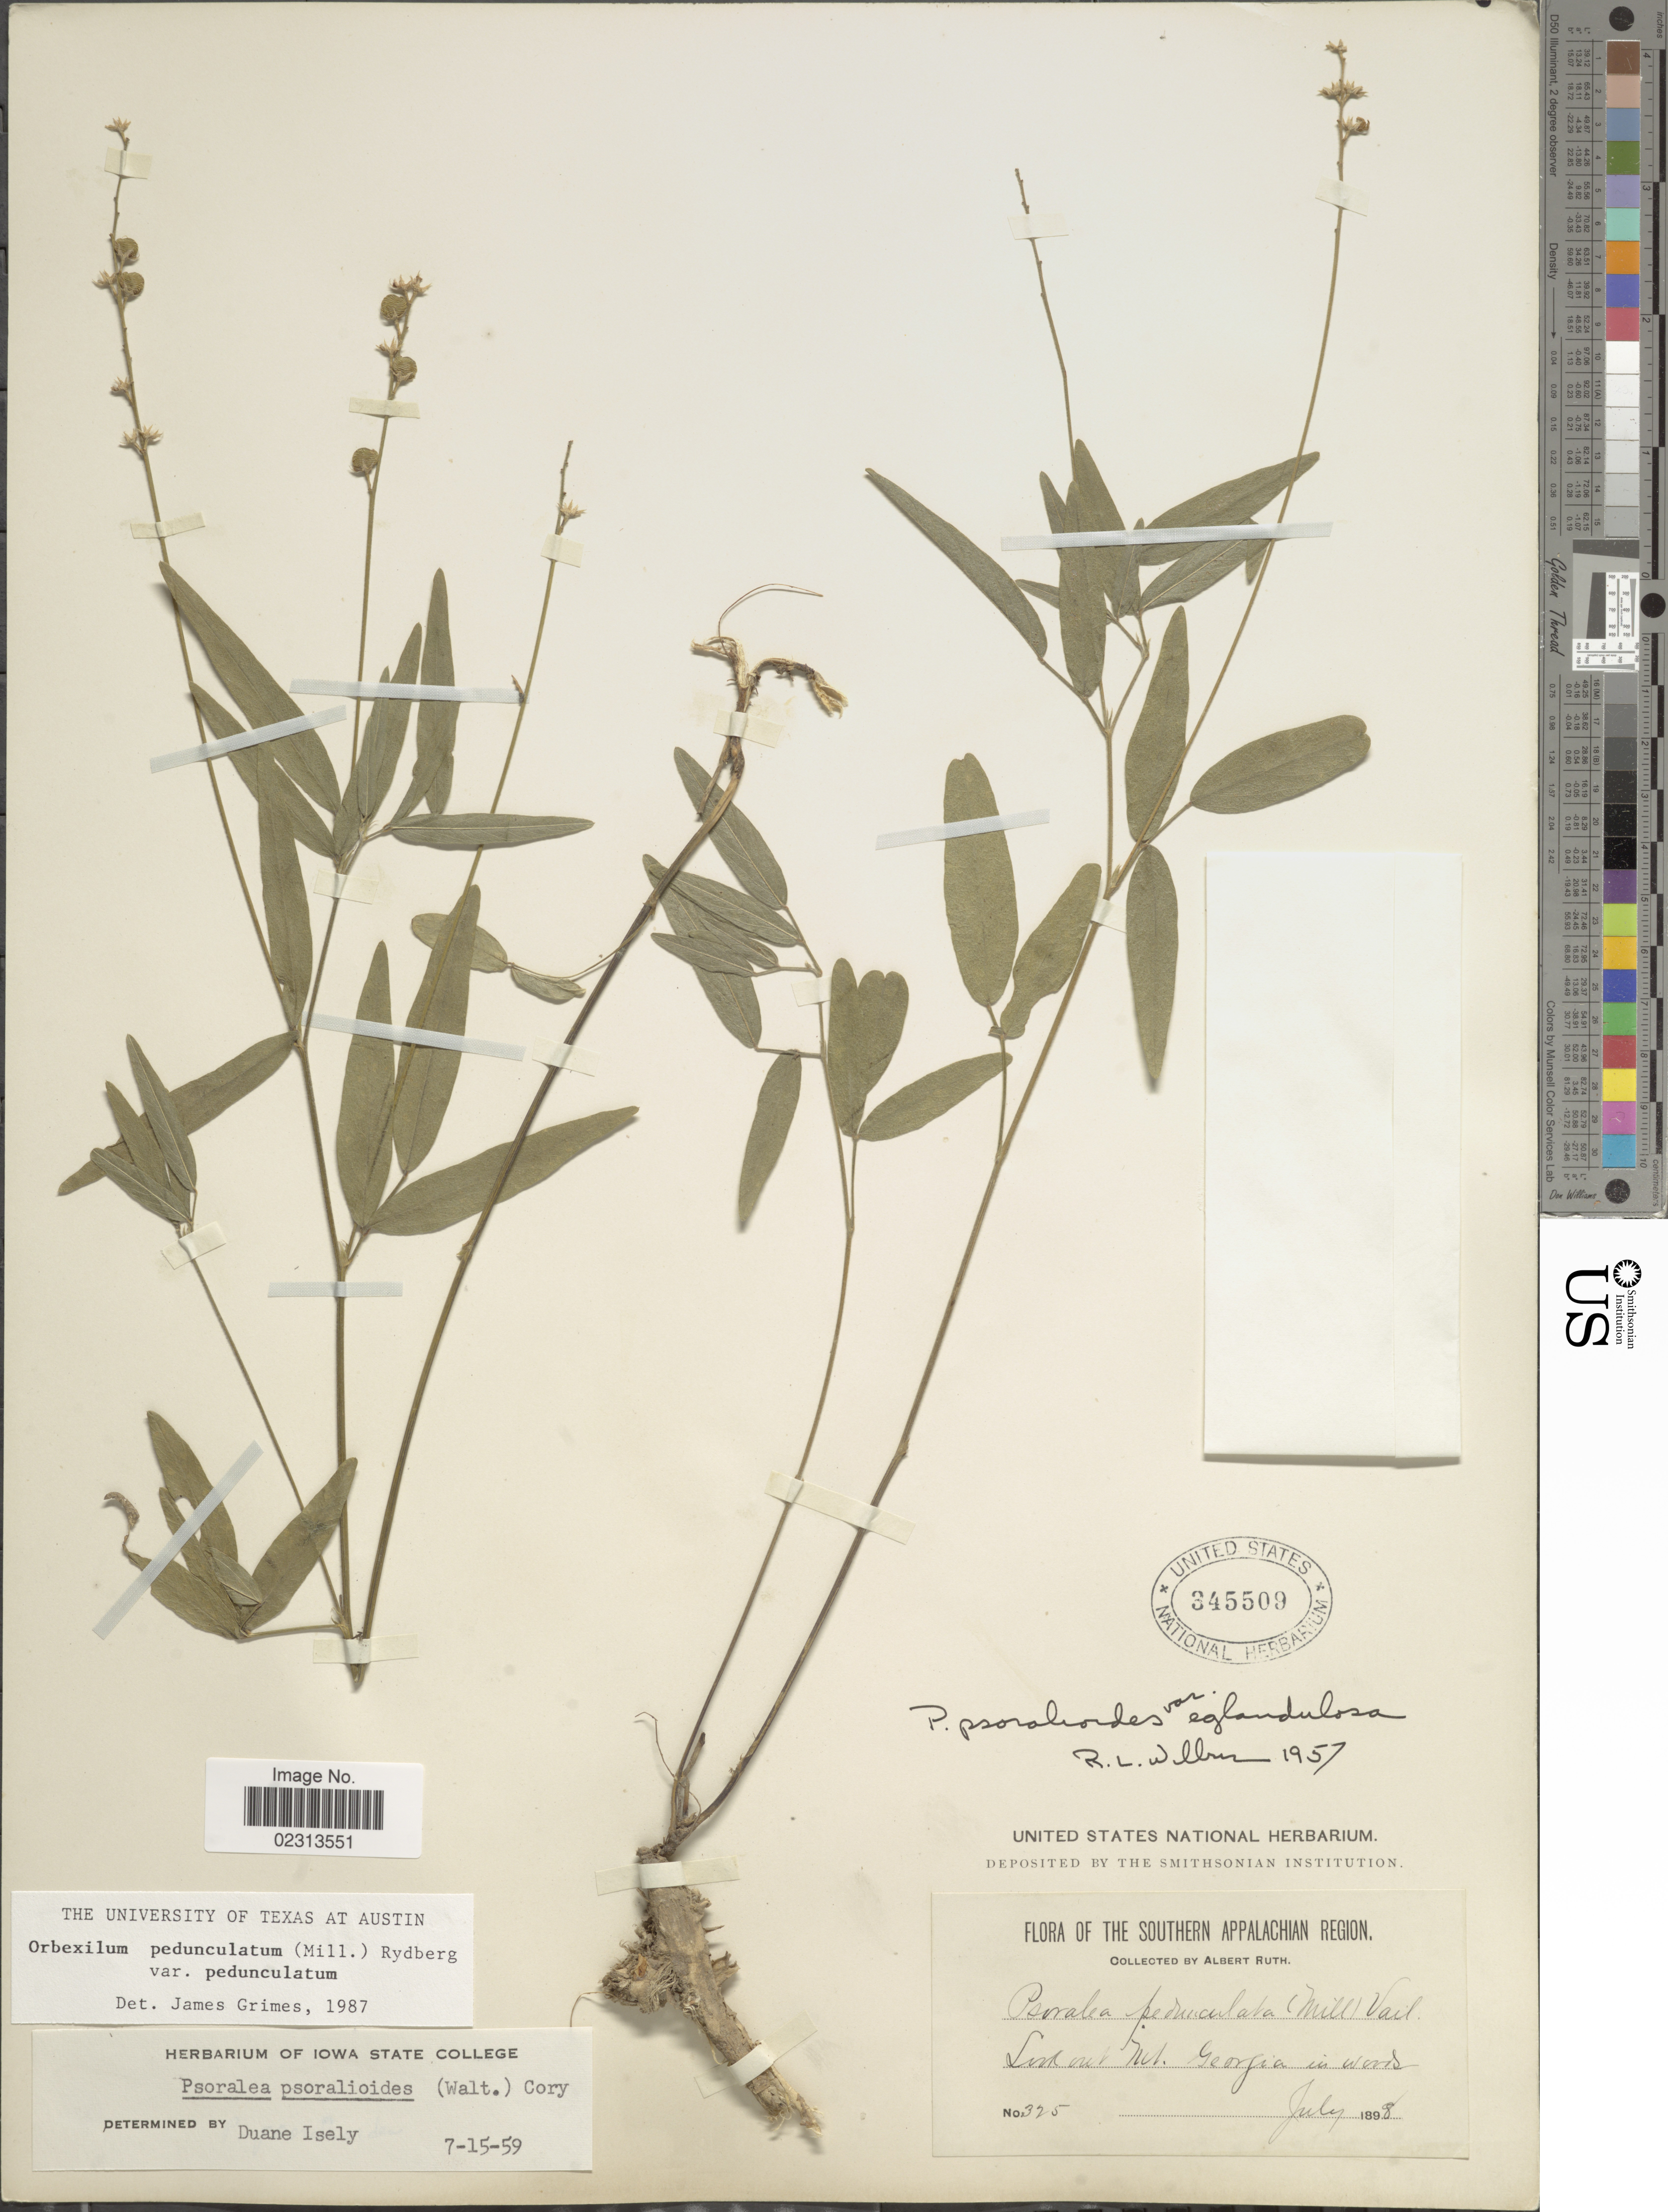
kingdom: Plantae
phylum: Tracheophyta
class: Magnoliopsida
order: Fabales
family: Fabaceae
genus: Orbexilum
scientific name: Orbexilum pedunculatum var. pedunculatum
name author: (Miller) Rydberg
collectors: A. Ruth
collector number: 325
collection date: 1898-07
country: United States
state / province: Georgia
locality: Southern Appalachian Region, Lookout Mt.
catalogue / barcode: US 345509